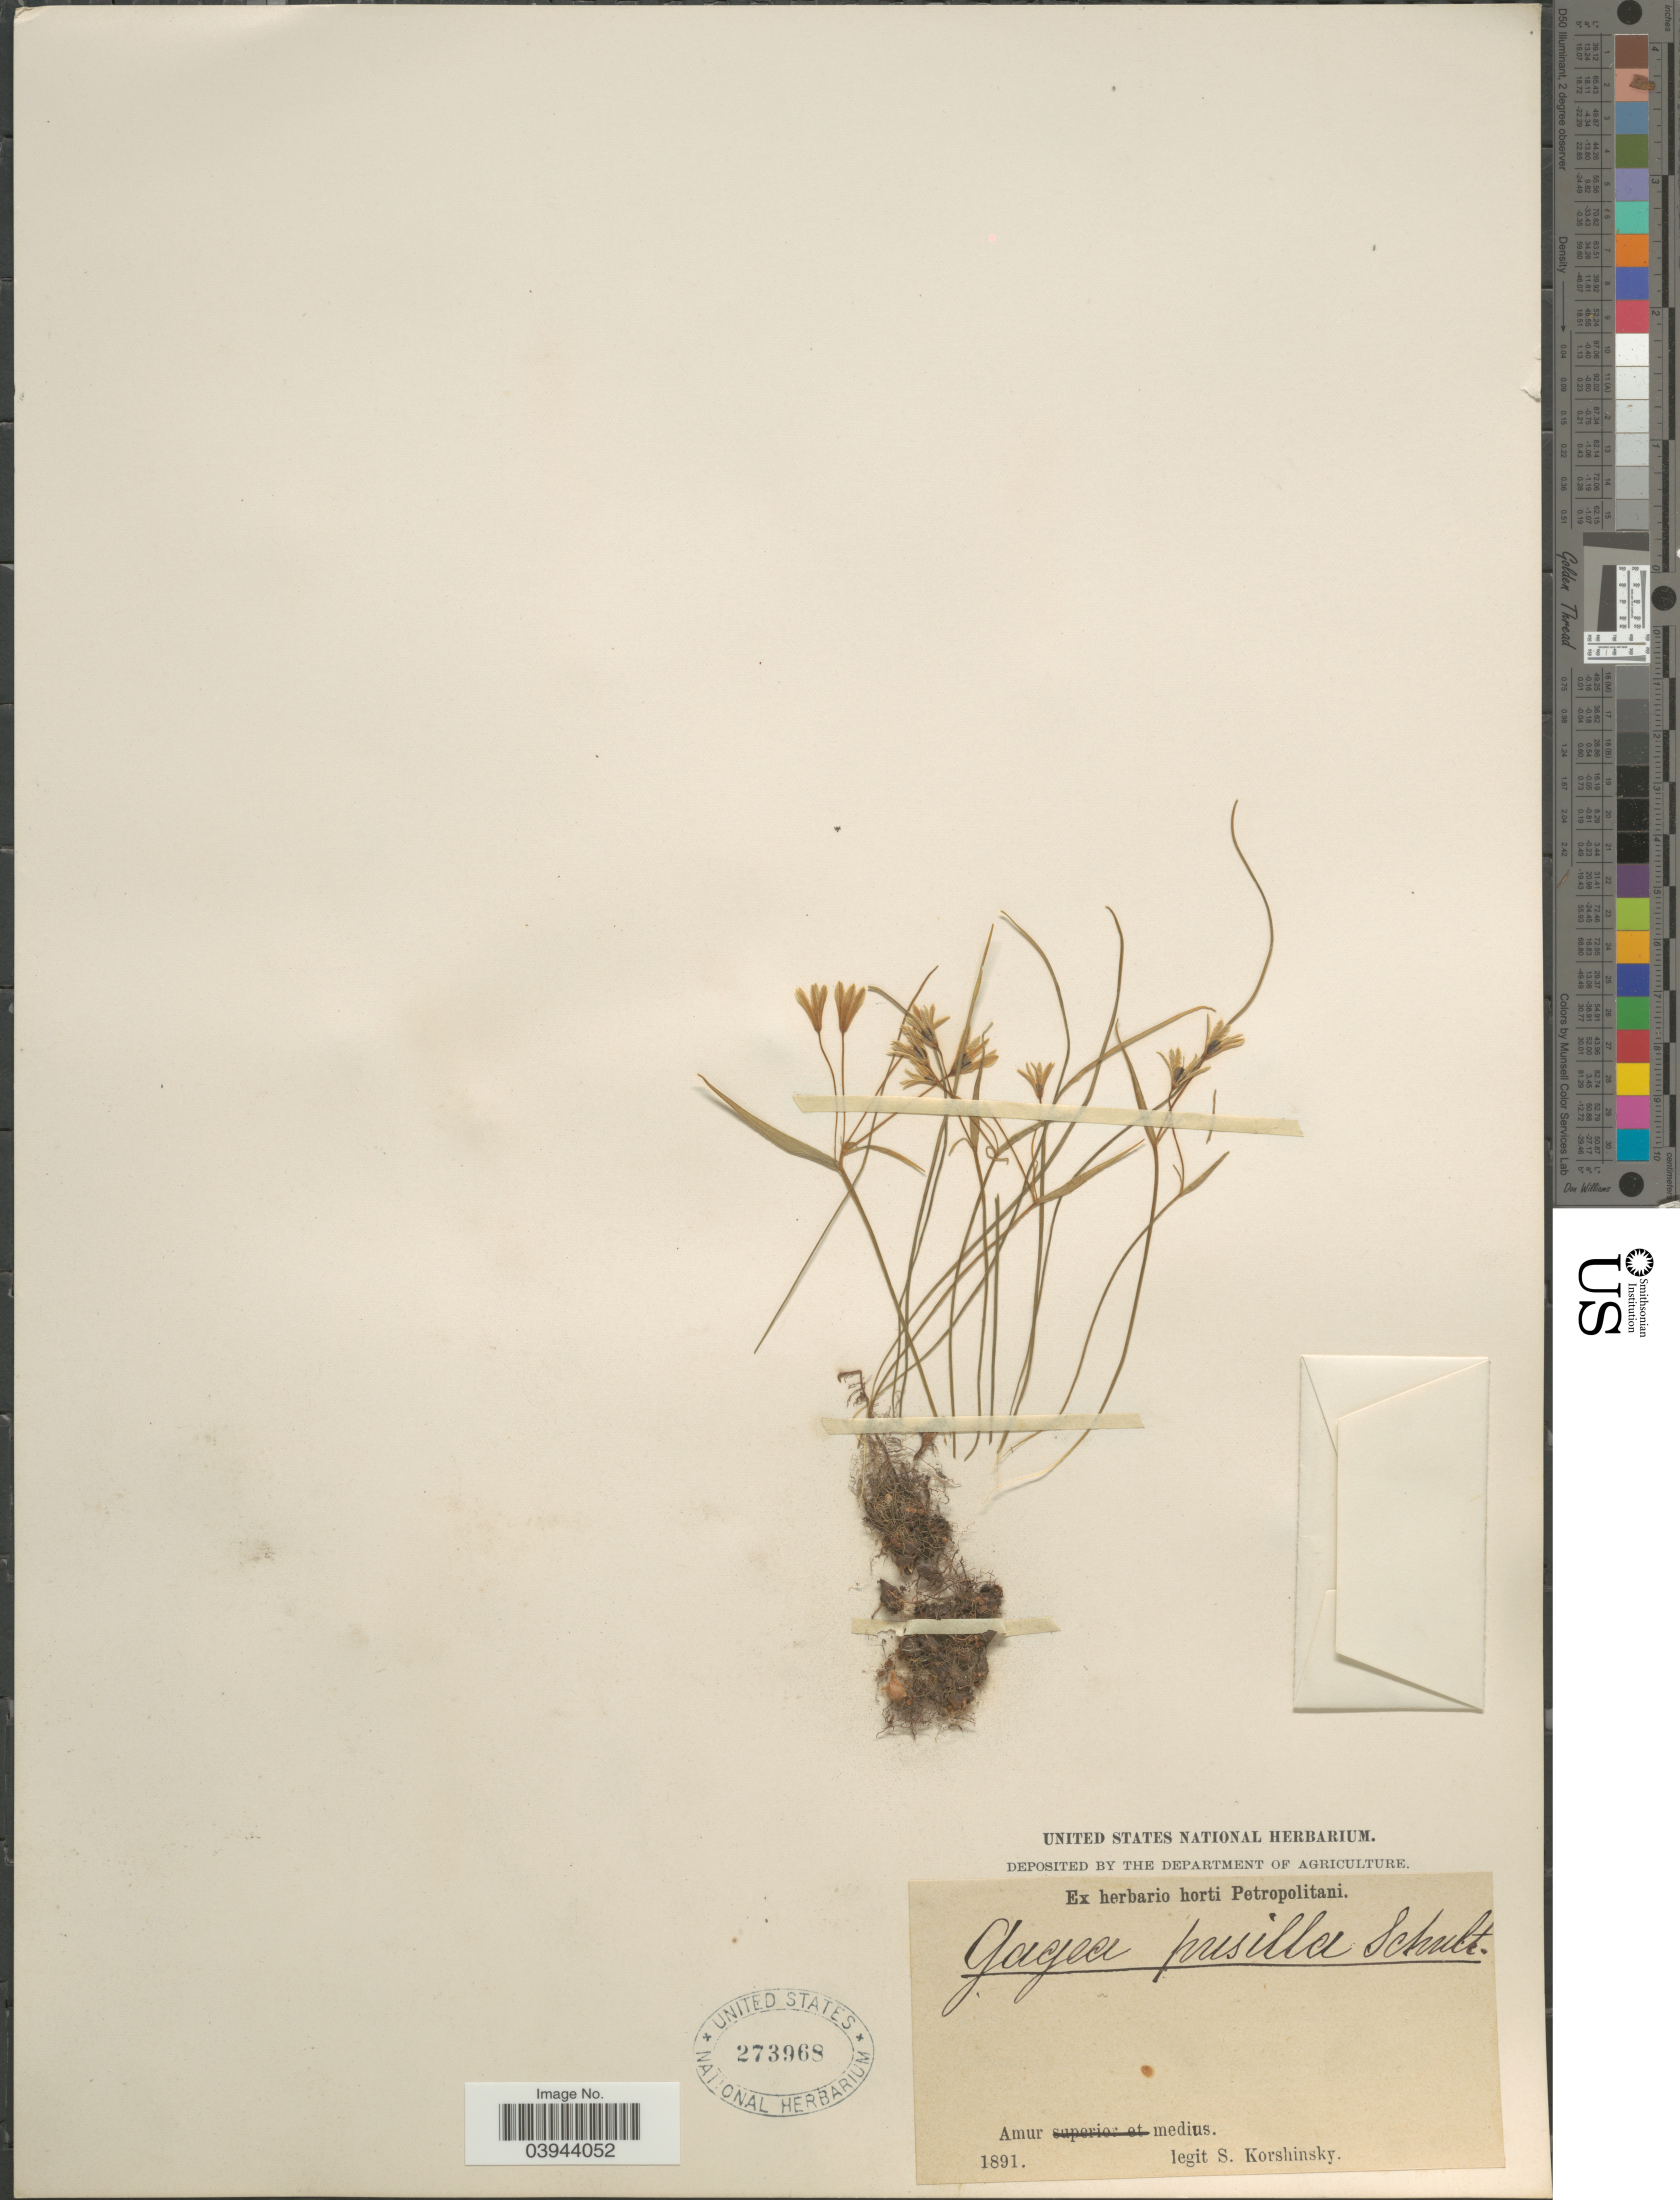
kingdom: Plantae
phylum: Tracheophyta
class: Liliopsida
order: Liliales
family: Liliaceae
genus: Gagea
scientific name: Gagea pusilla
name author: (F.W. Schmidt) Sweet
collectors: S. I. Korshinsky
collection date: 1891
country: Russian Federation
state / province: Amur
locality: Amur medius.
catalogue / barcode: US 273968